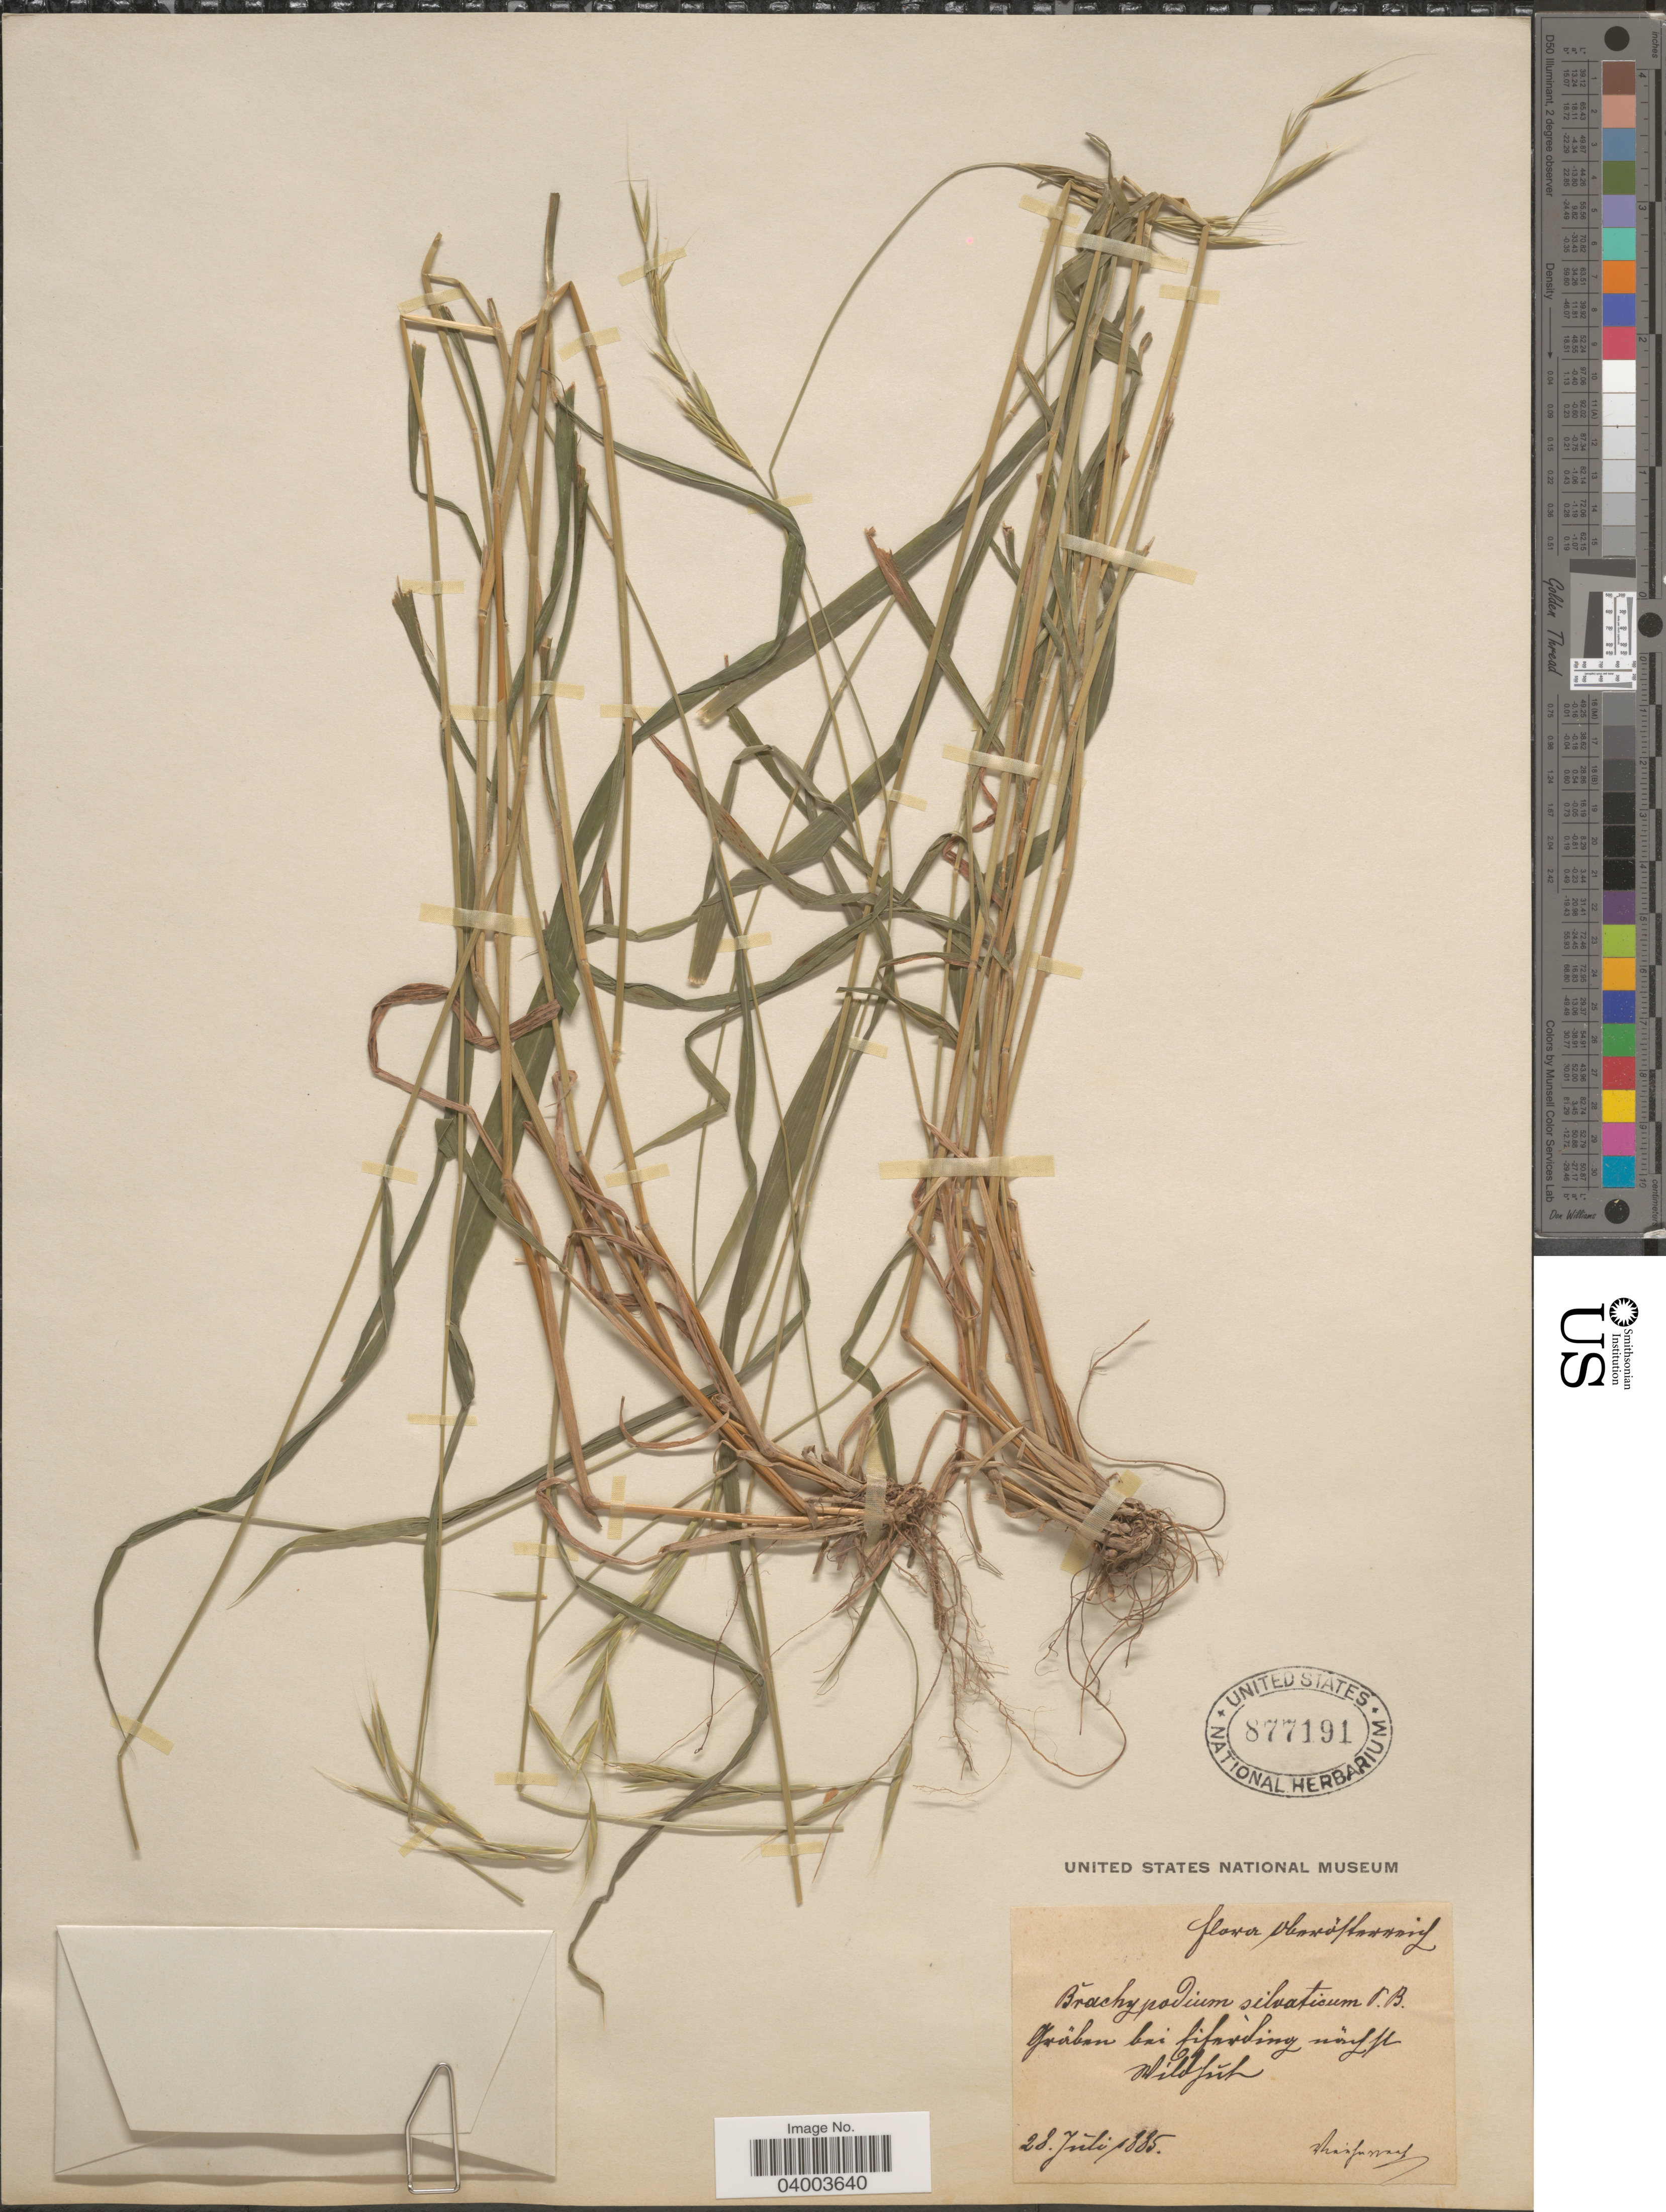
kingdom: Plantae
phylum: Tracheophyta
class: Liliopsida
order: Poales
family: Poaceae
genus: Brachypodium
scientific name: Brachypodium sylvaticum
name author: (Huds.) P. Beauv.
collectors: F. Vierhapper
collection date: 1885-07-28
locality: [illegible text]. Gröban bai fifaiding [illegible text] Wildfûh[interpreted].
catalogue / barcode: US 877191